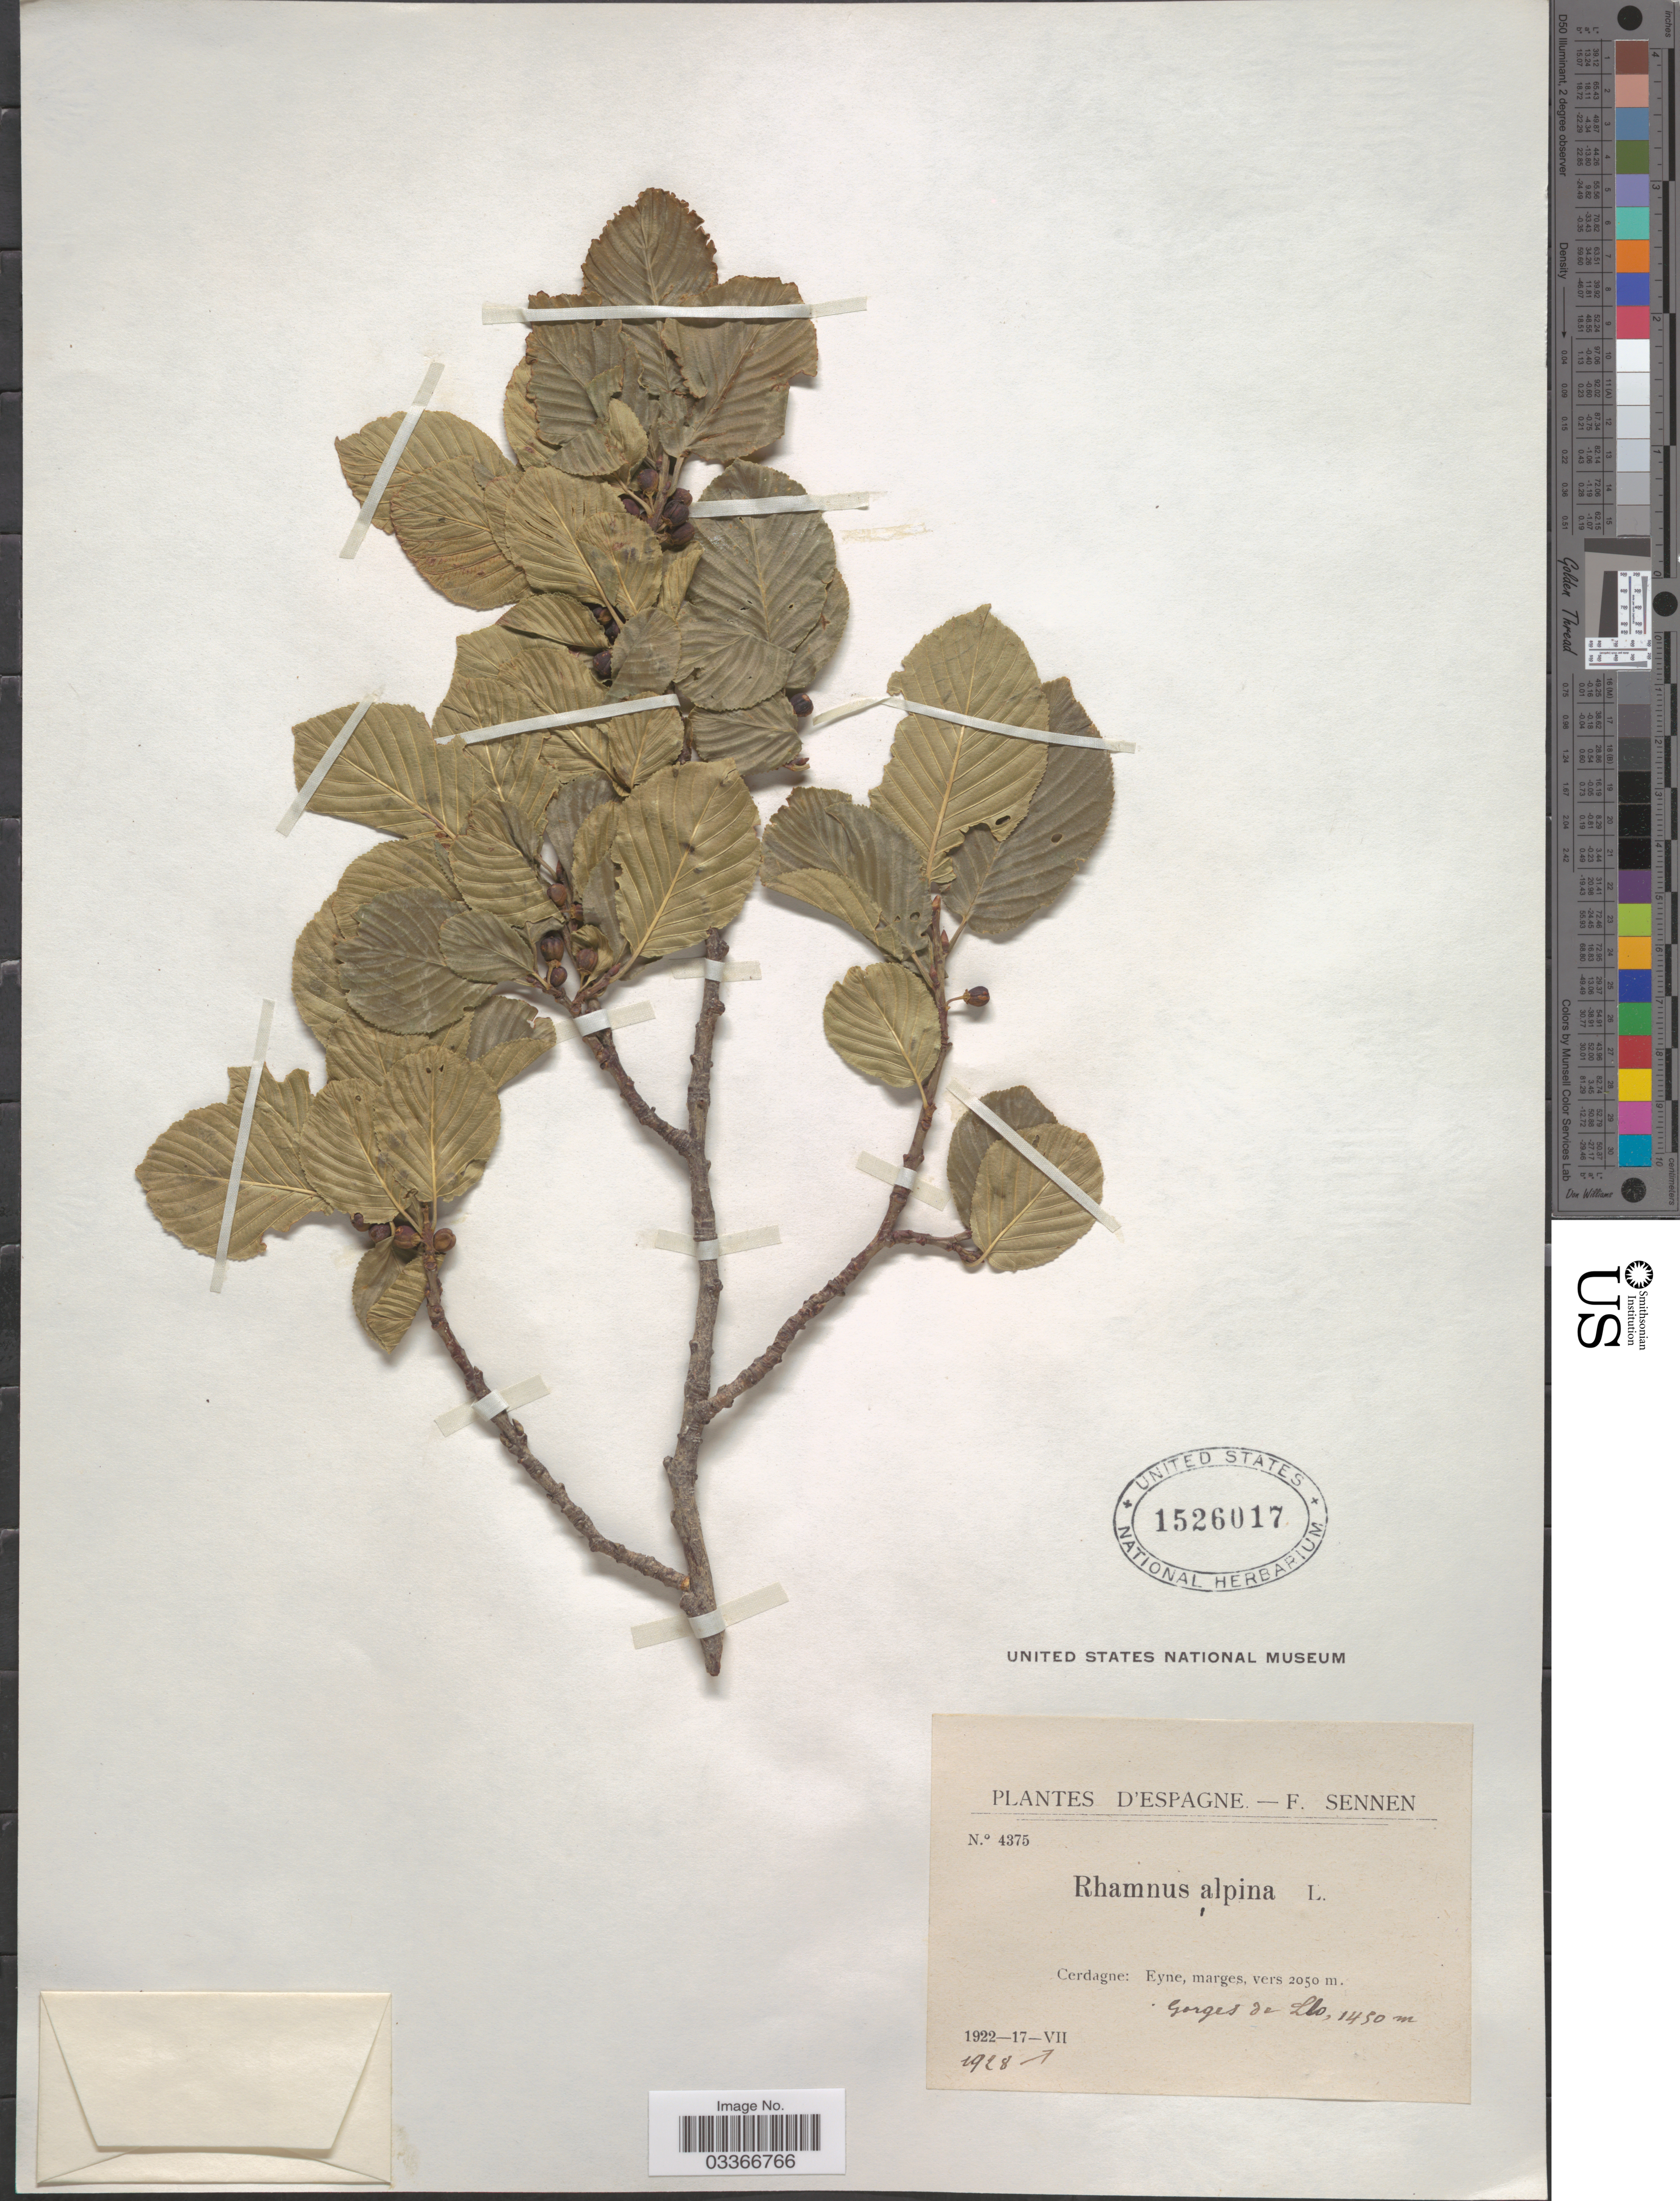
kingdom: Plantae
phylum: Tracheophyta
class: Magnoliopsida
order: Rosales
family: Rhamnaceae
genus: Rhamnus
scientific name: Rhamnus alpina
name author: L.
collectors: E. Sennen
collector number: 4375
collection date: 1928-08-17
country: Spain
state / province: Islas Baleares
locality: Espagne. Cerdagne: Eyne, marges. Gorges de Llo.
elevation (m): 1450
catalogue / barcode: US 1526017